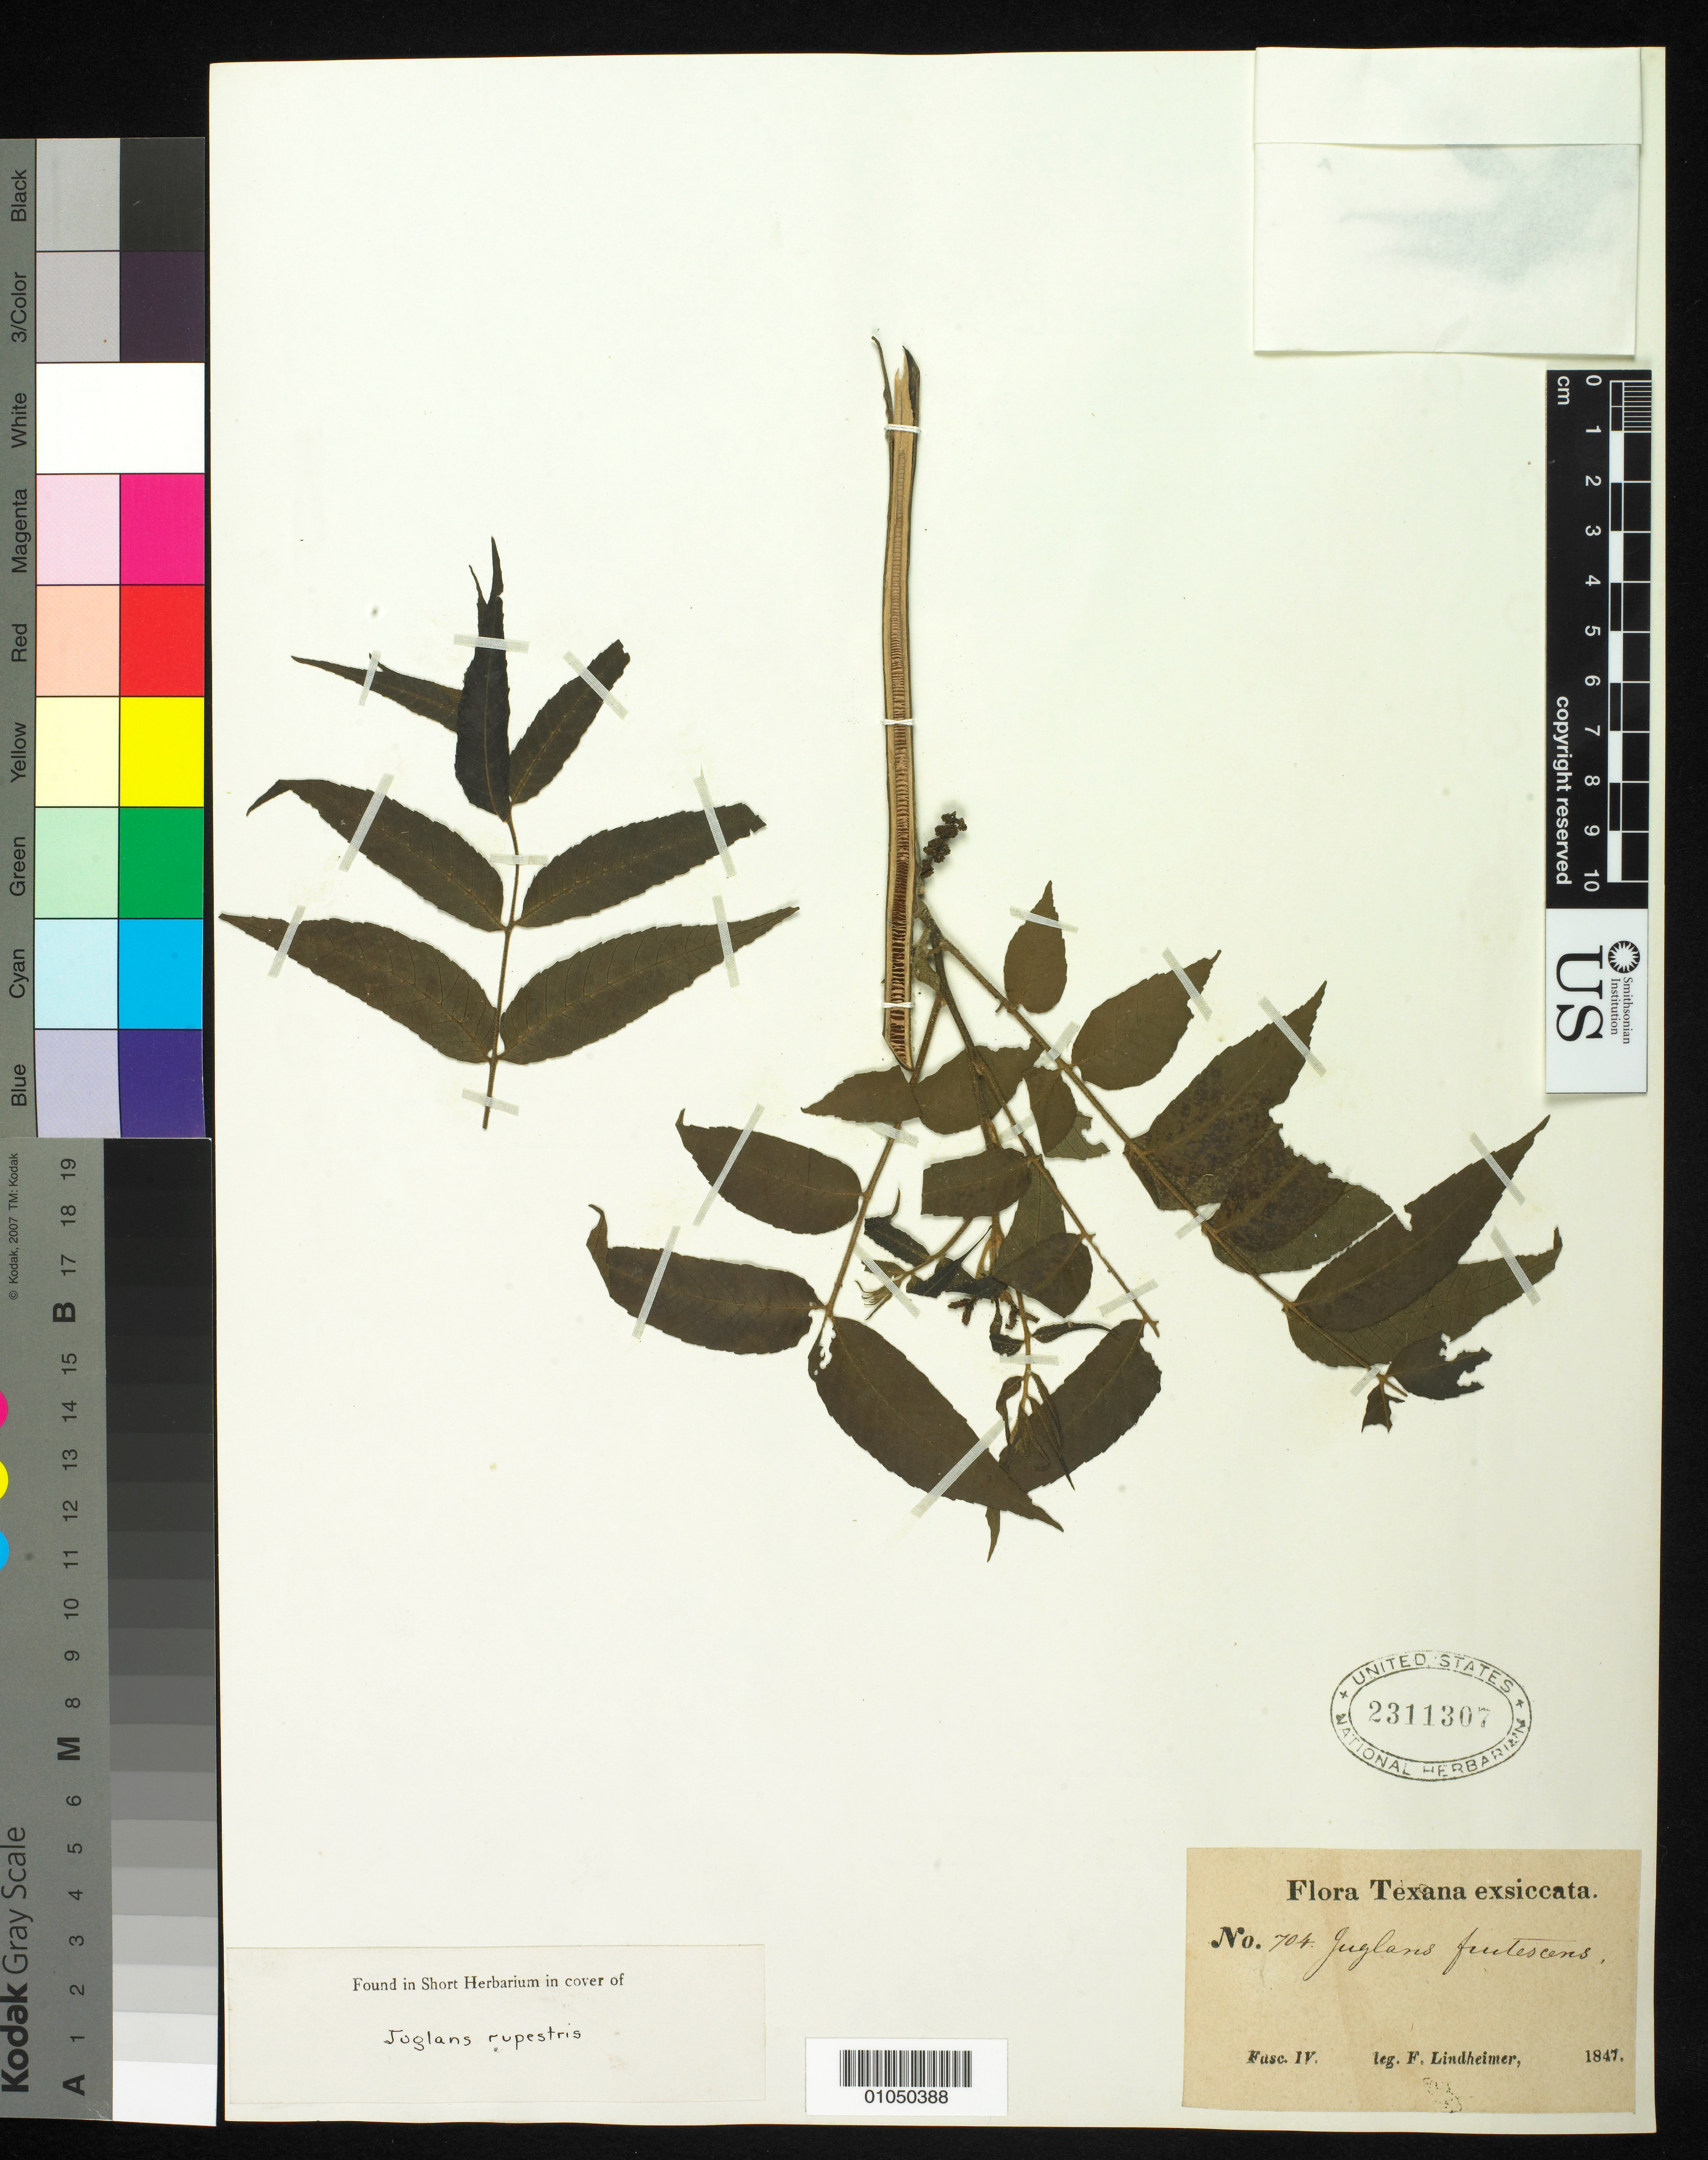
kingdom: Plantae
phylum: Tracheophyta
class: Magnoliopsida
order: Fagales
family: Juglandaceae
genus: Juglans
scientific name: Juglans subrupestris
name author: Dode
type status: Isotype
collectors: F. J. Lindheimer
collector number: IV 704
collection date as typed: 1847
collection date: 1847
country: United States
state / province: Texas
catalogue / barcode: US 2311307